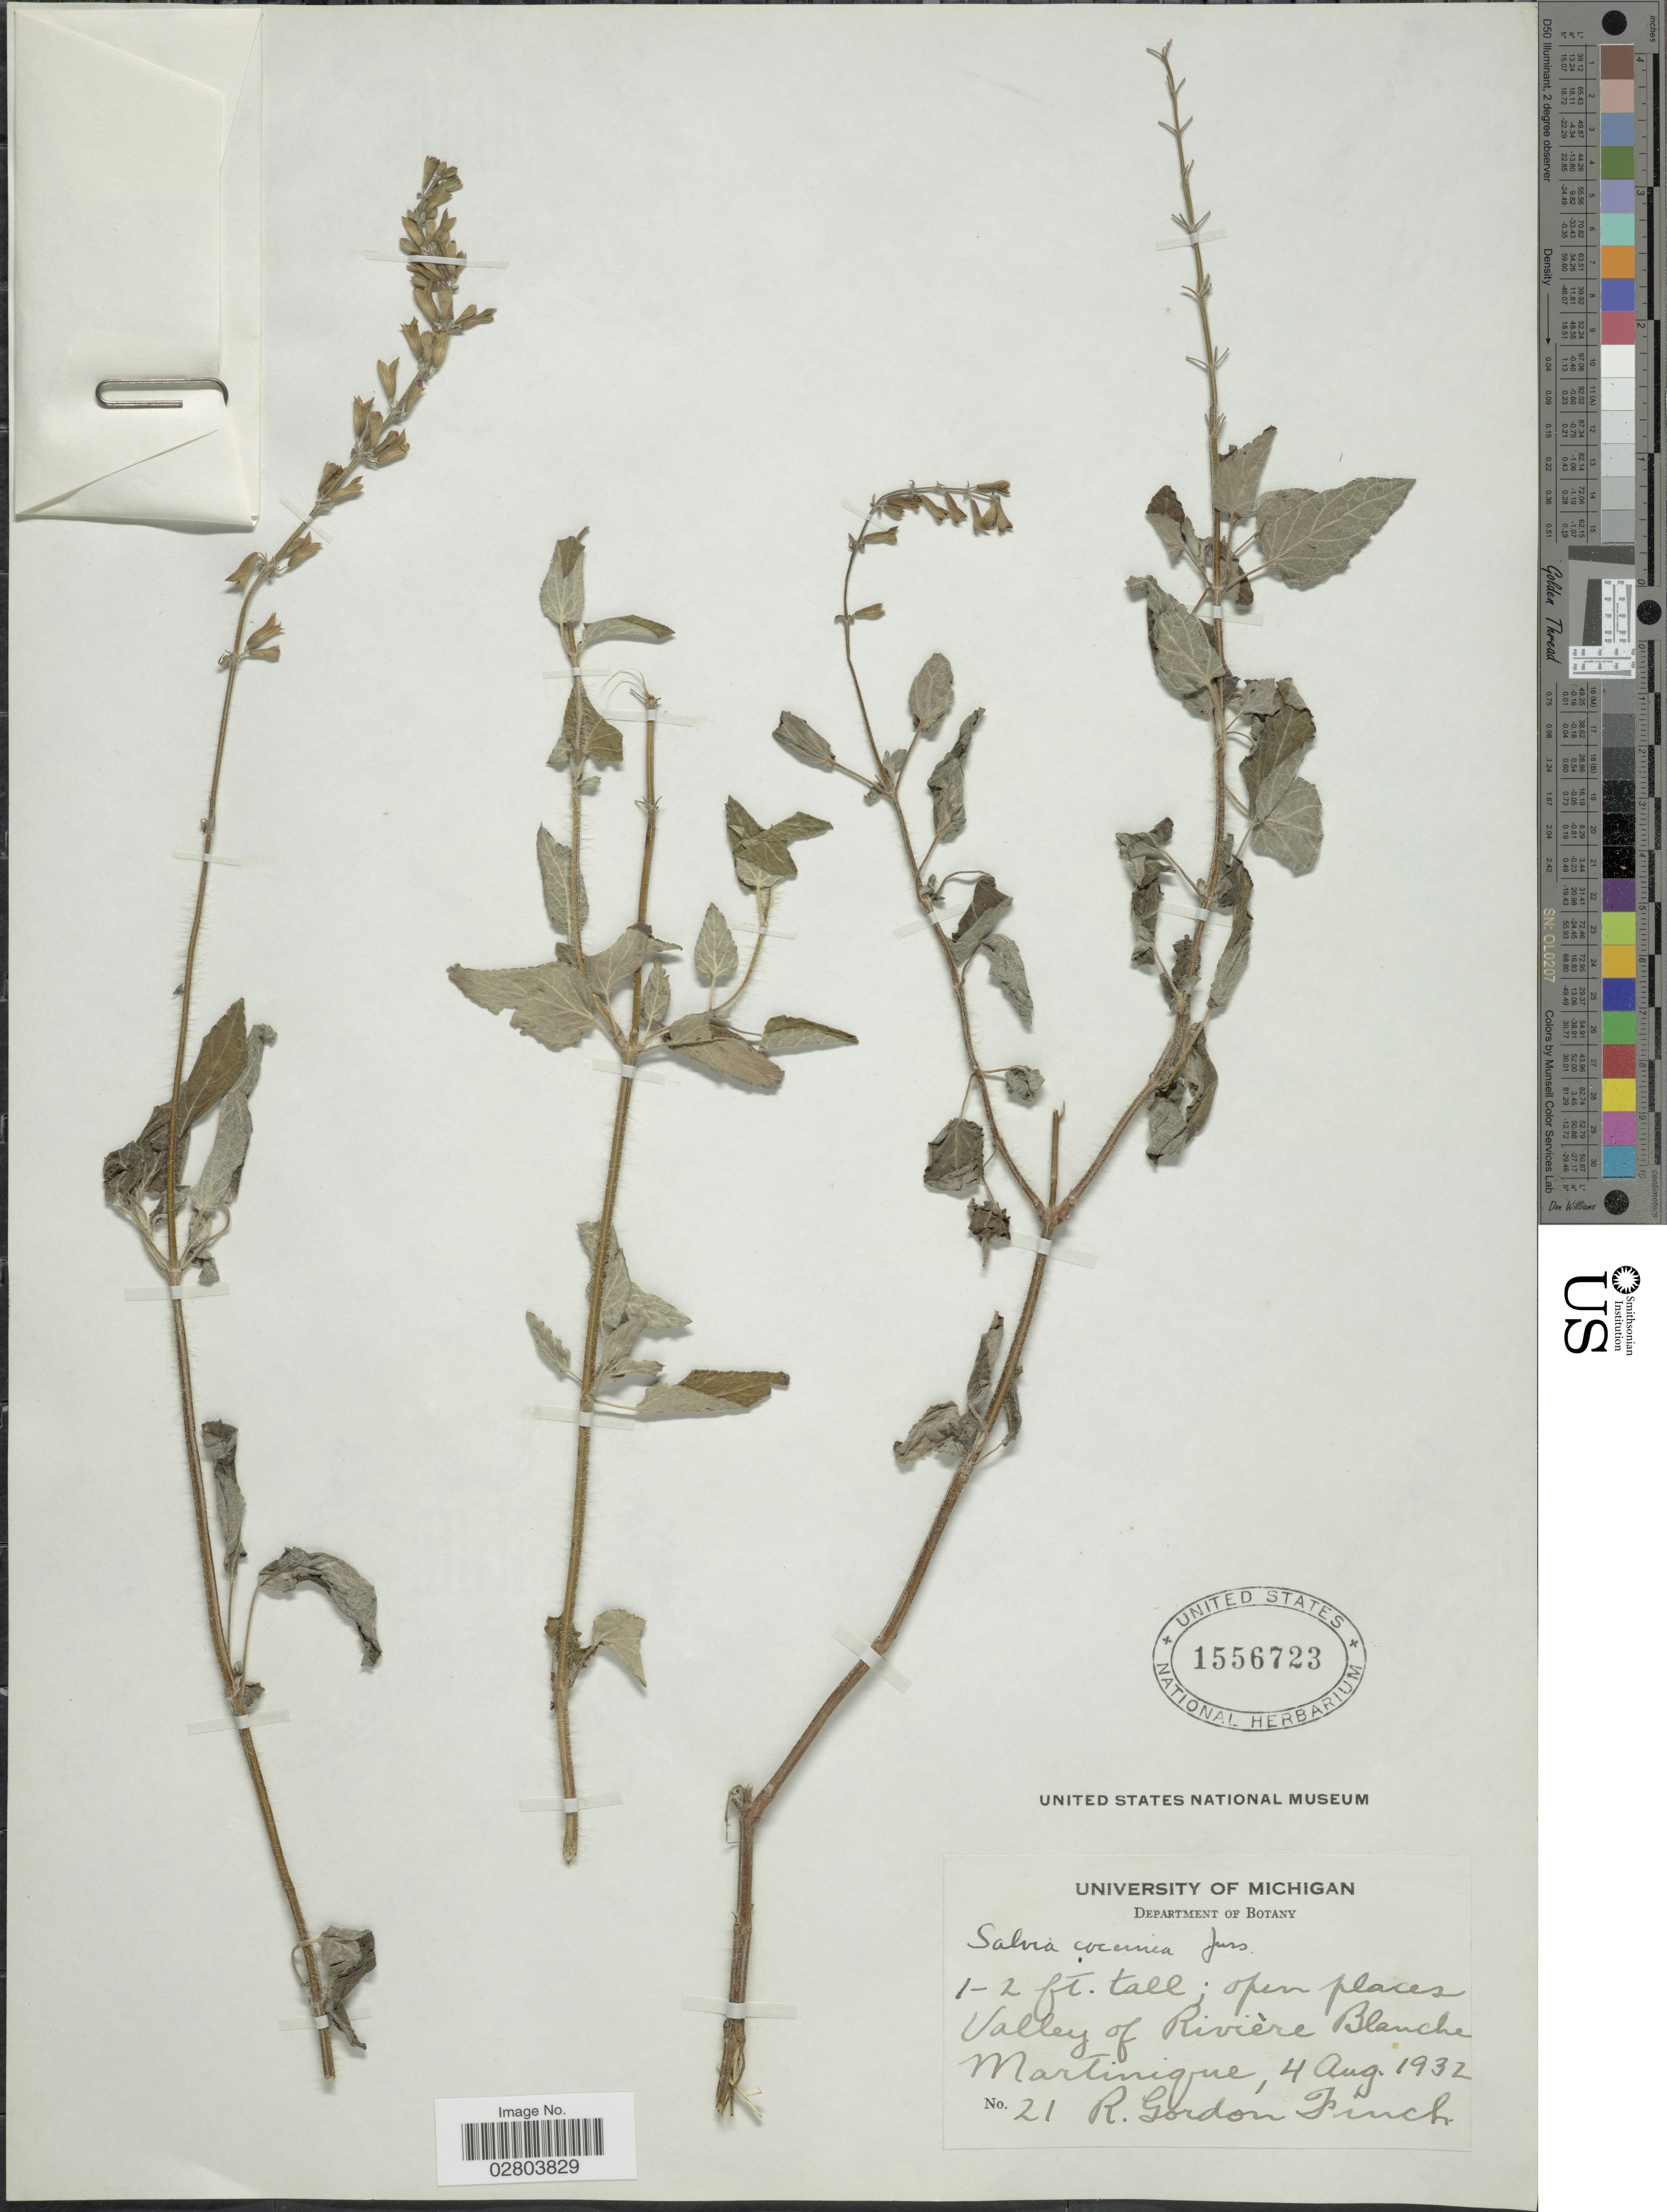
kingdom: Plantae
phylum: Tracheophyta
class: Magnoliopsida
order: Lamiales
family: Lamiaceae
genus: Salvia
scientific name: Salvia coccinea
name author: Etlinger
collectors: R. Finch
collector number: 21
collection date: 1932-08-04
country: Martinique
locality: Valley of Rivière Blanche.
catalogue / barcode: US 1556723